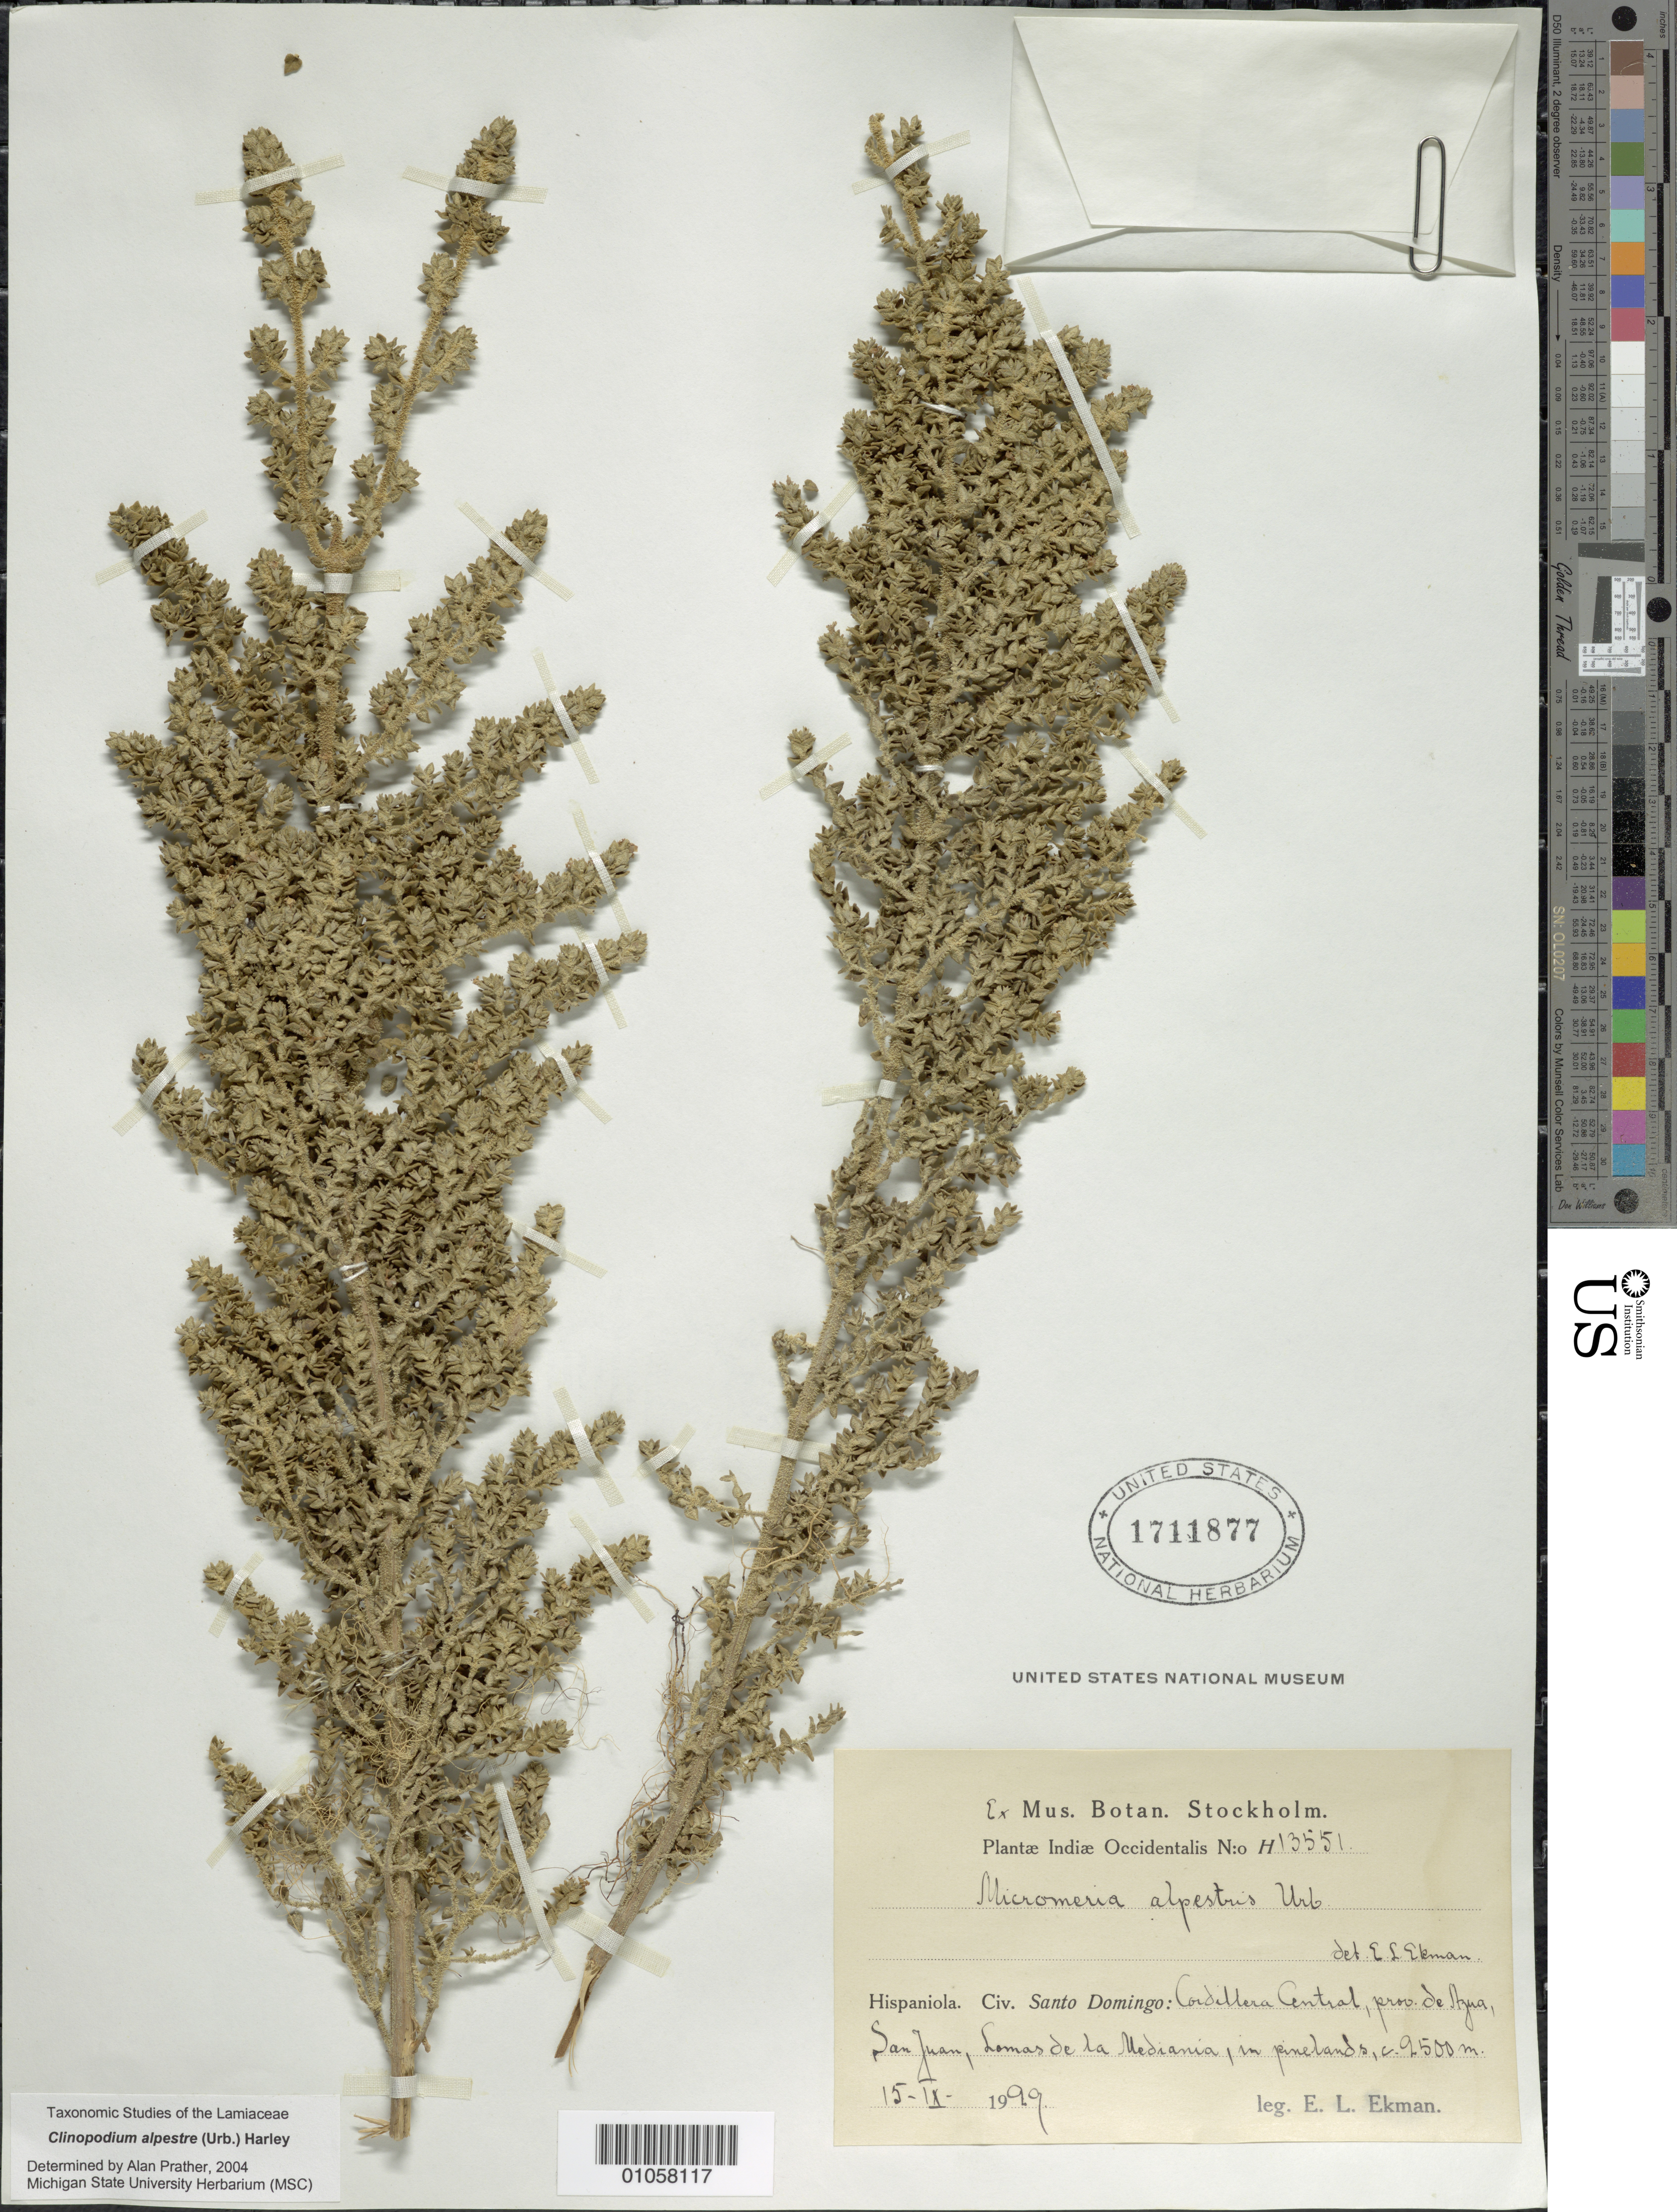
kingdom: Plantae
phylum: Tracheophyta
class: Magnoliopsida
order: Lamiales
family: Lamiaceae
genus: Clinopodium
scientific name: Clinopodium alpestre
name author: (Urb.) Harley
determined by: Prather, L. A.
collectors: E. L. Ekman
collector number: H 13551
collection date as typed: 15 Sep 1929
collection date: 1929-09-15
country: Dominican Republic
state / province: Azua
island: Hispaniola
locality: Cordillera Central, San Juan, Lomas de la Mediania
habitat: In pinelands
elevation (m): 2500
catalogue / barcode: US 1711877